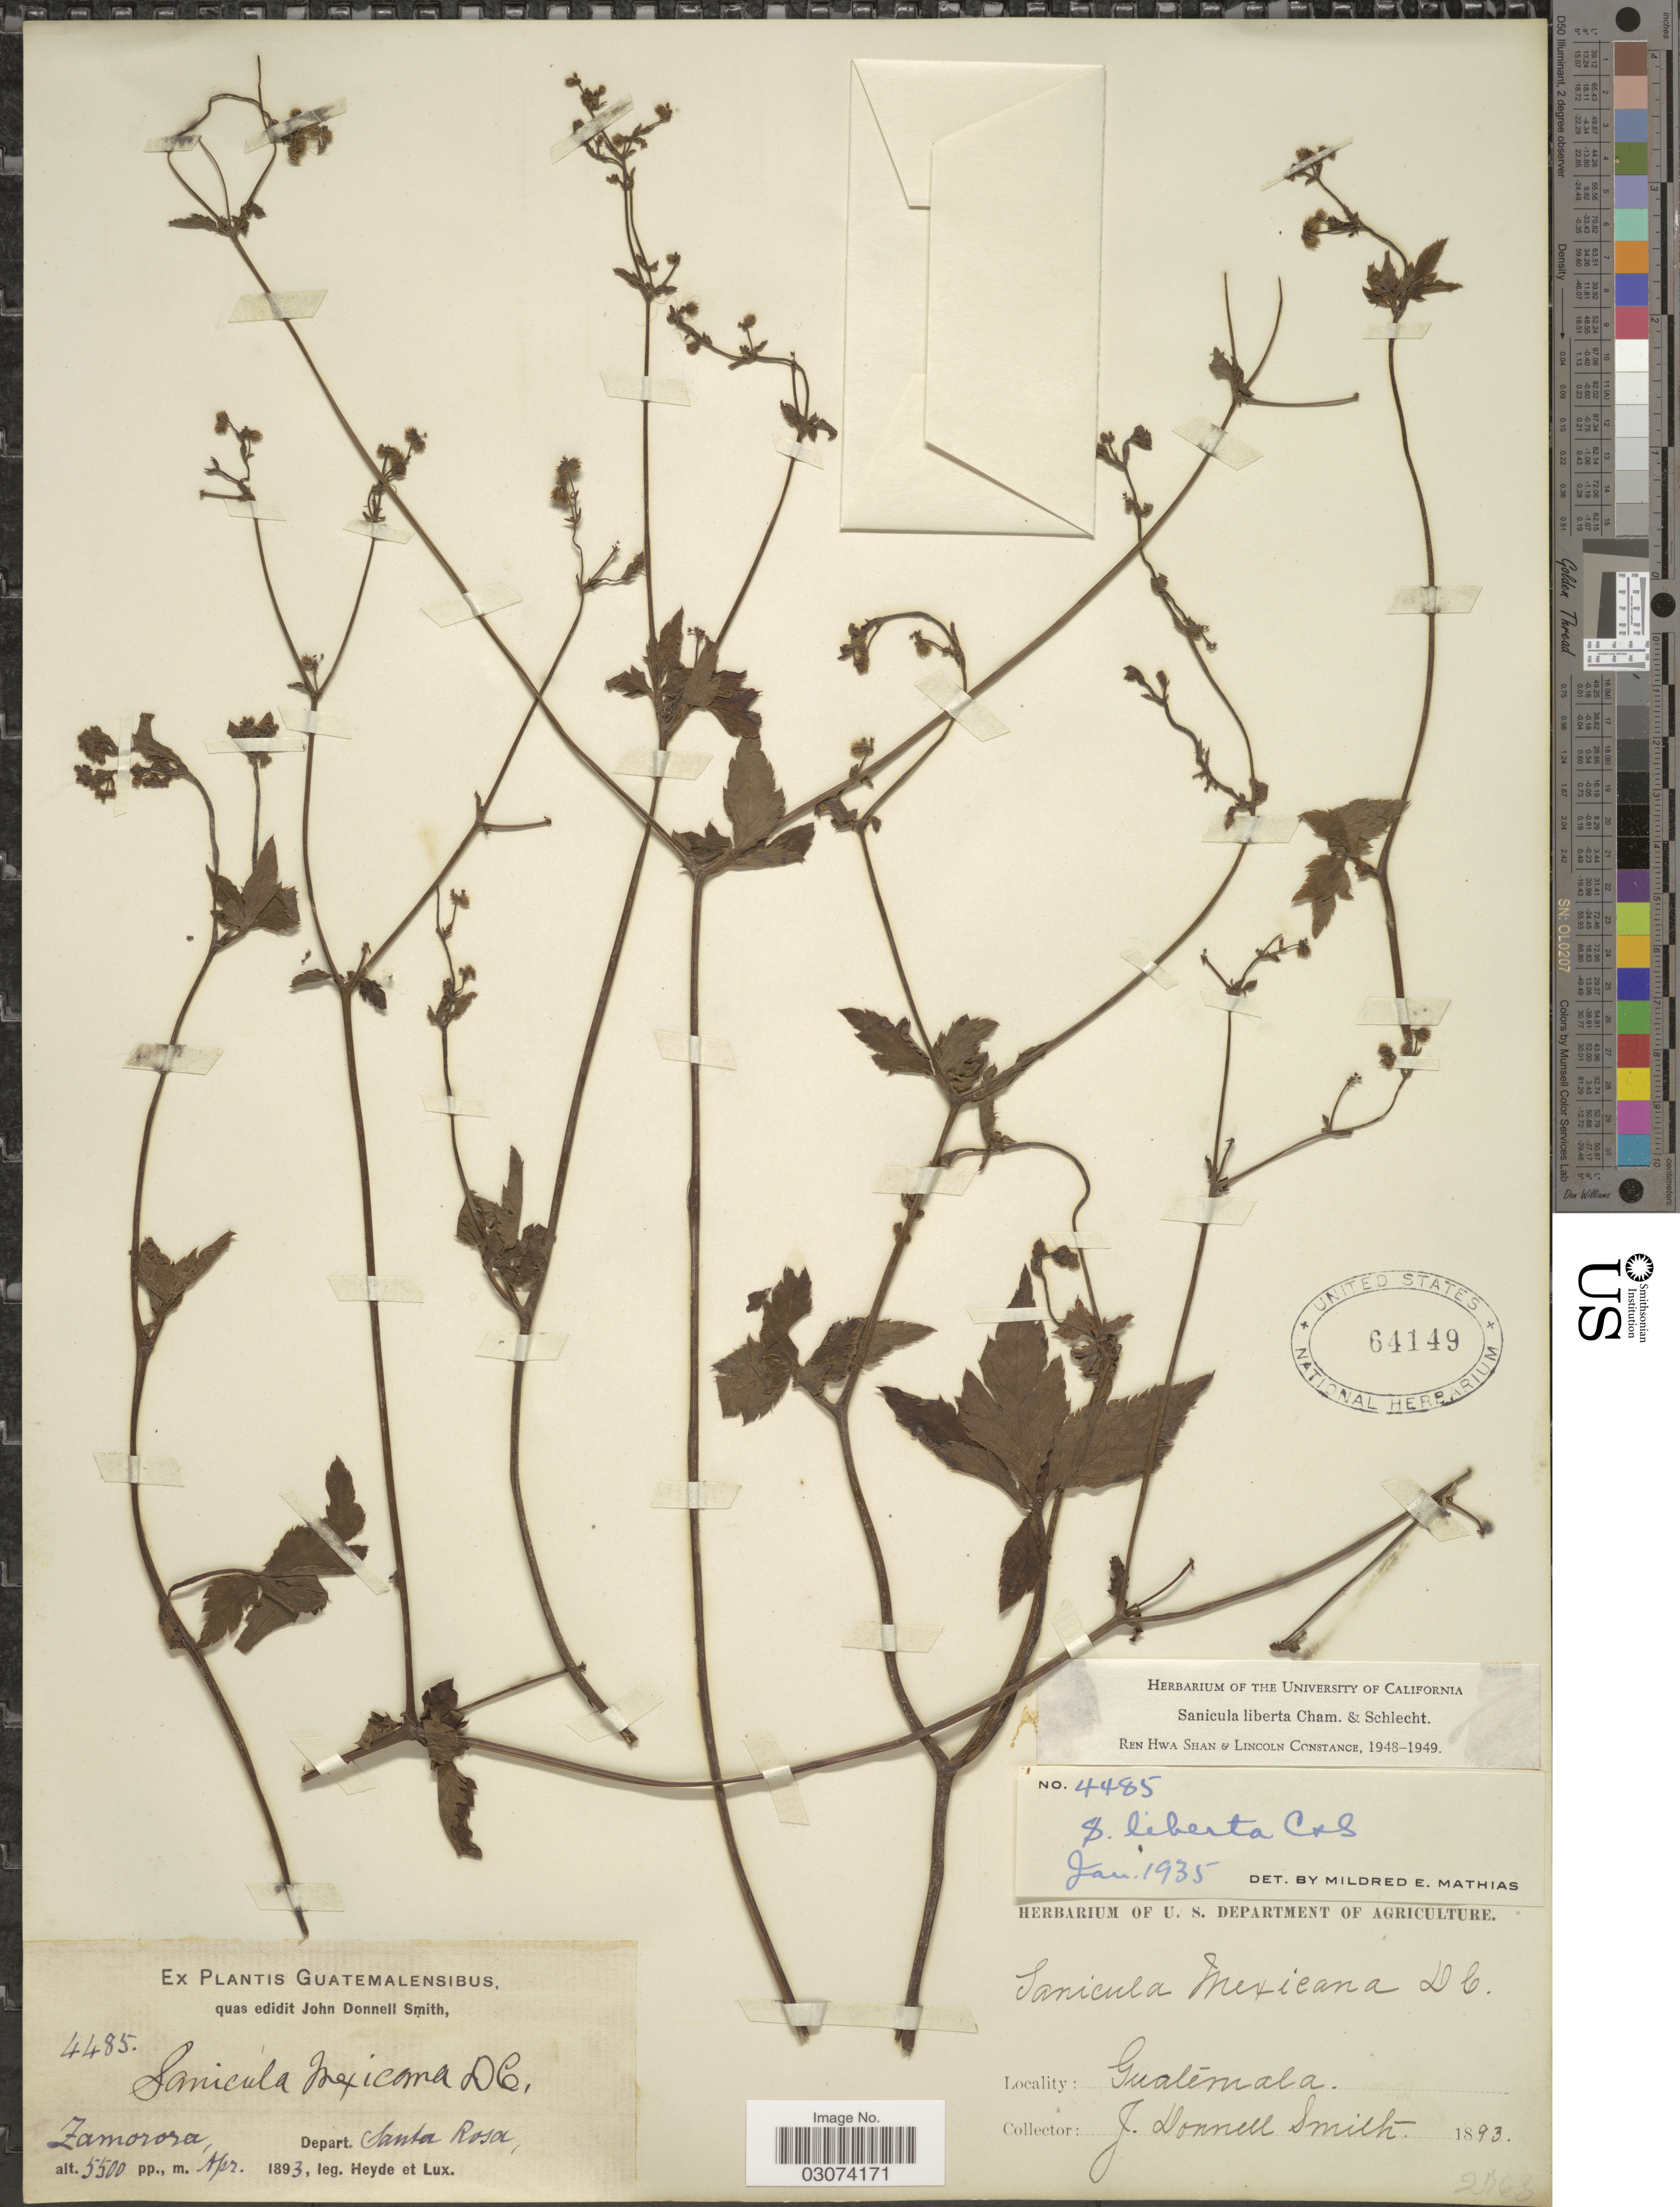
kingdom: Plantae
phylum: Tracheophyta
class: Magnoliopsida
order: Apiales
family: Apiaceae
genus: Sanicula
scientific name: Sanicula liberta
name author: Cham. & Schltdl.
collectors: J. Donnell Smith, Heyde & Lux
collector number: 4485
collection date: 1893-04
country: Guatemala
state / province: Santa Rosa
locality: Zamorora, Depart. Santa Rosa.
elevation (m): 1676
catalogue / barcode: US 64149